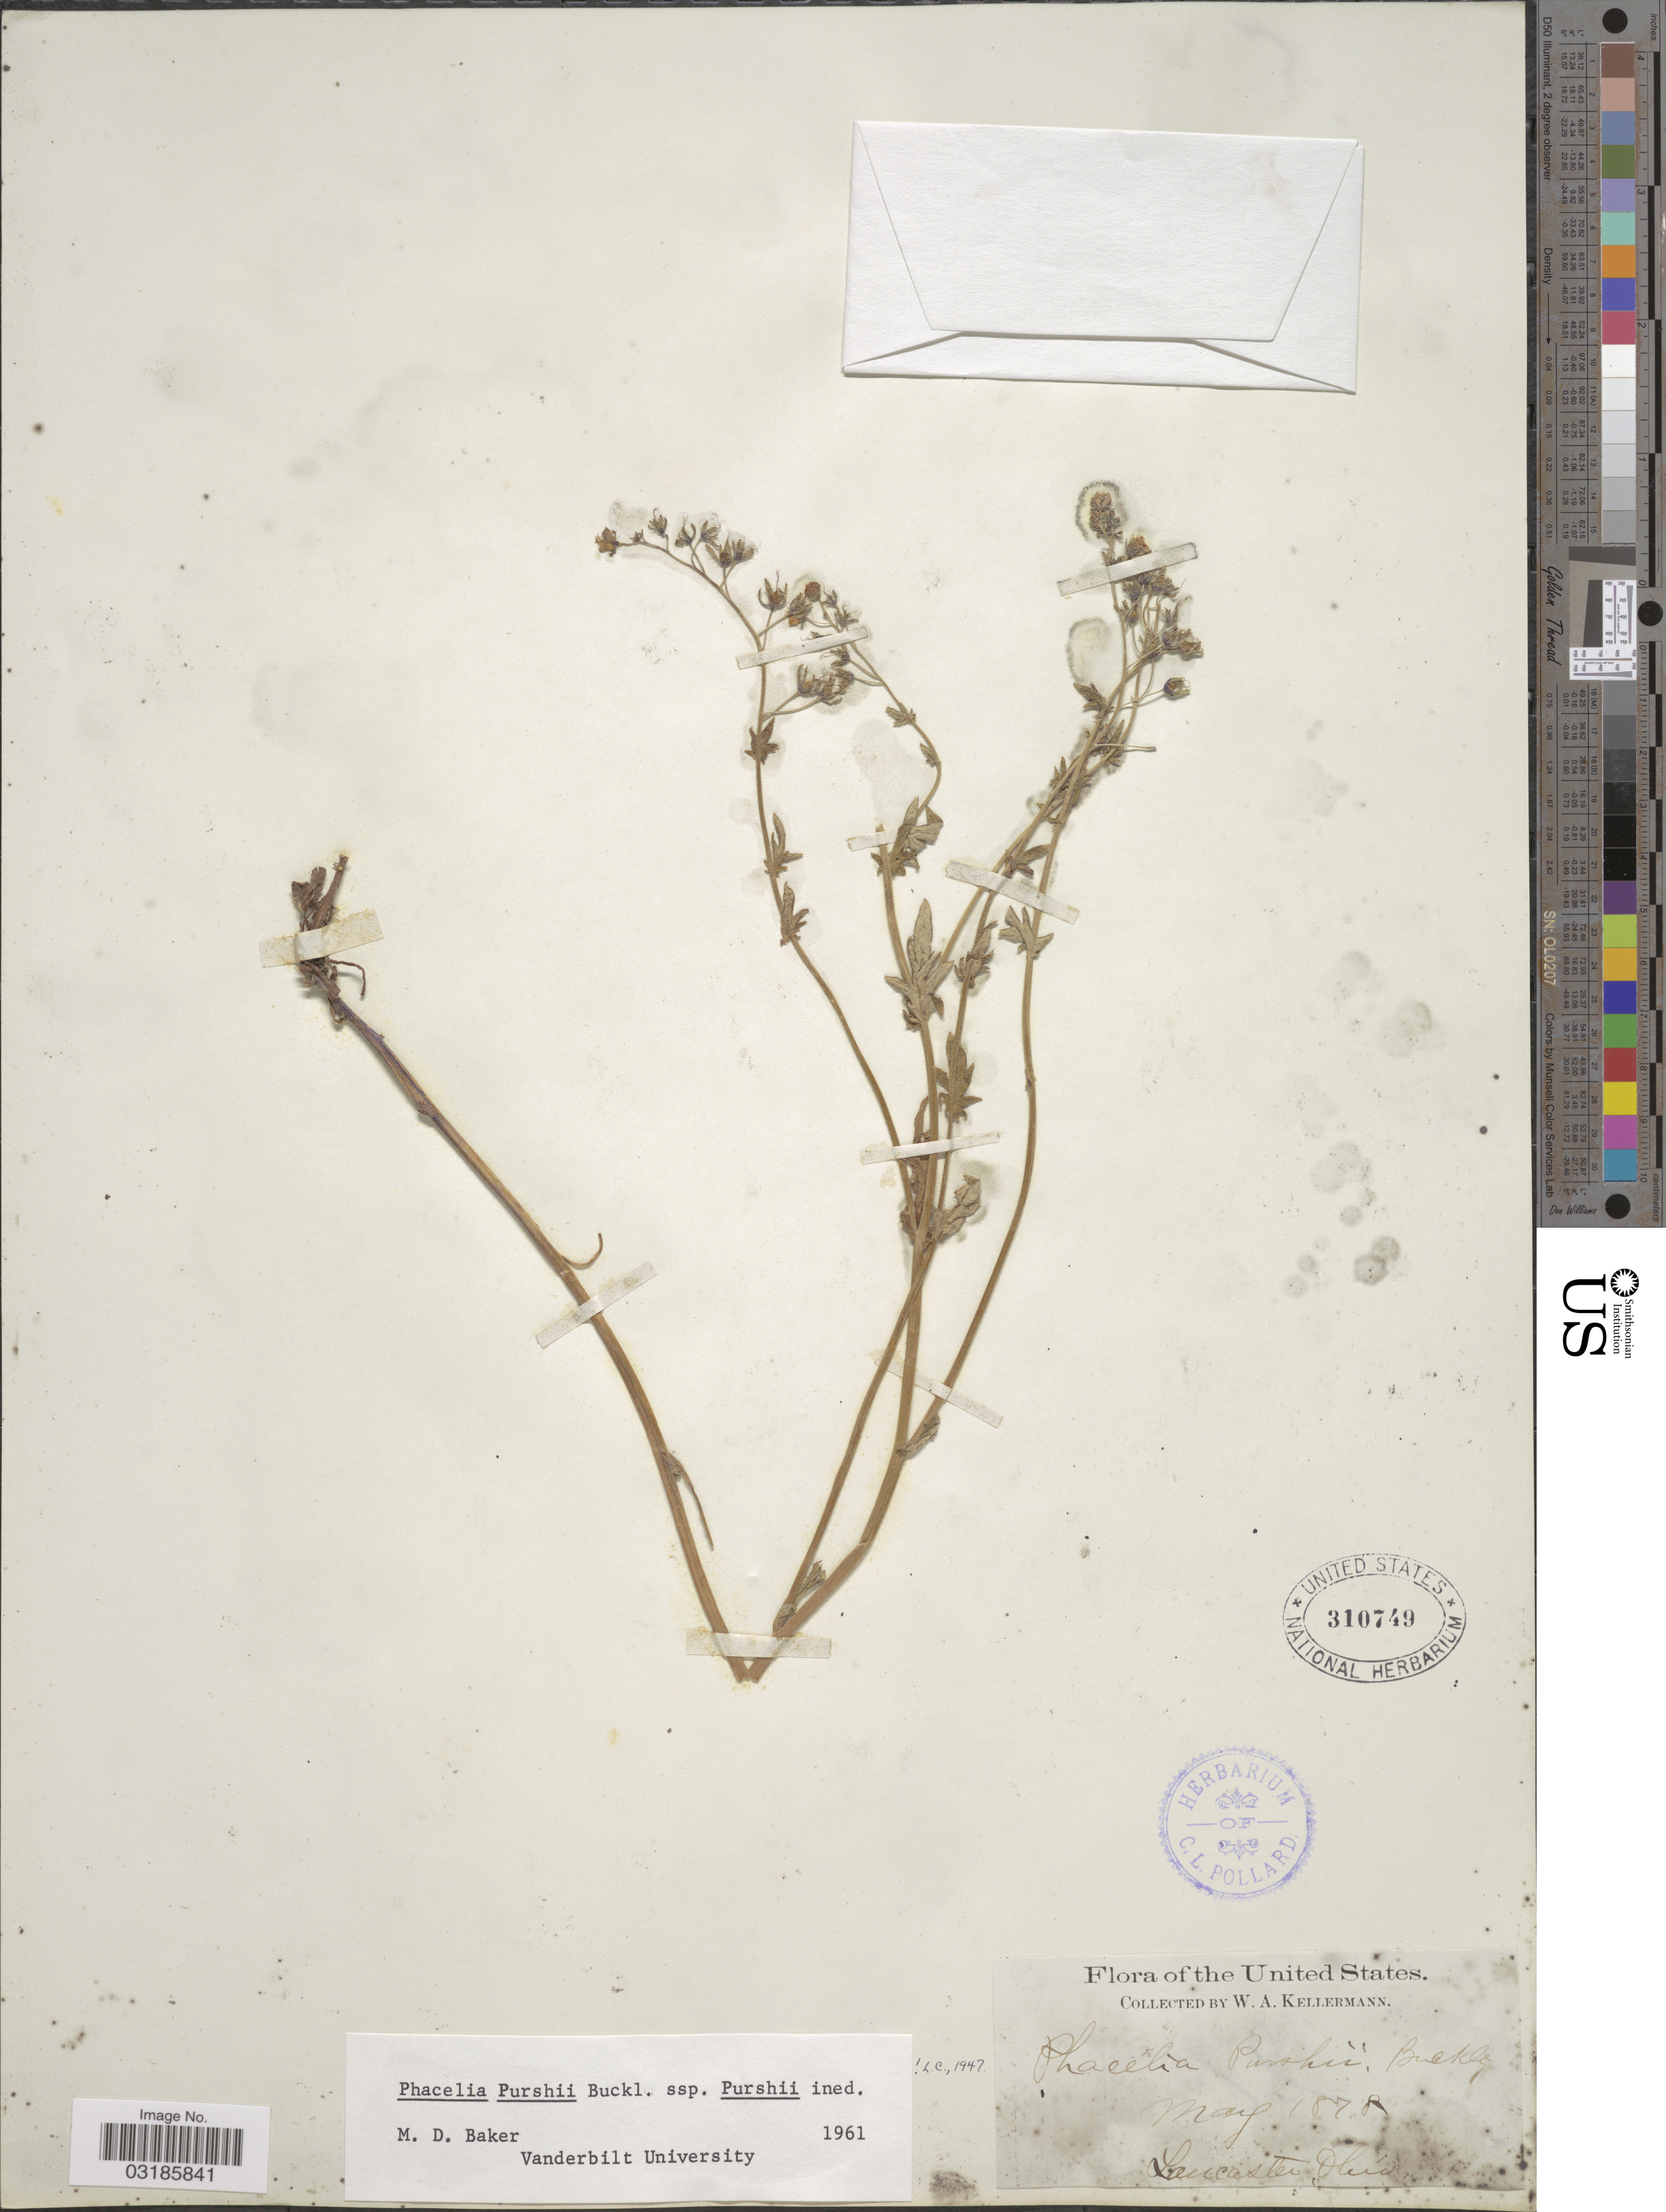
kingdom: Plantae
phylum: Tracheophyta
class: Magnoliopsida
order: Boraginales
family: Hydrophyllaceae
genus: Phacelia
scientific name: Phacelia purshii subsp. purshii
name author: Buckley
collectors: W. Kellerman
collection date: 1878-05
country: United States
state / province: Ohio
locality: Lancaster.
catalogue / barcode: US 310749